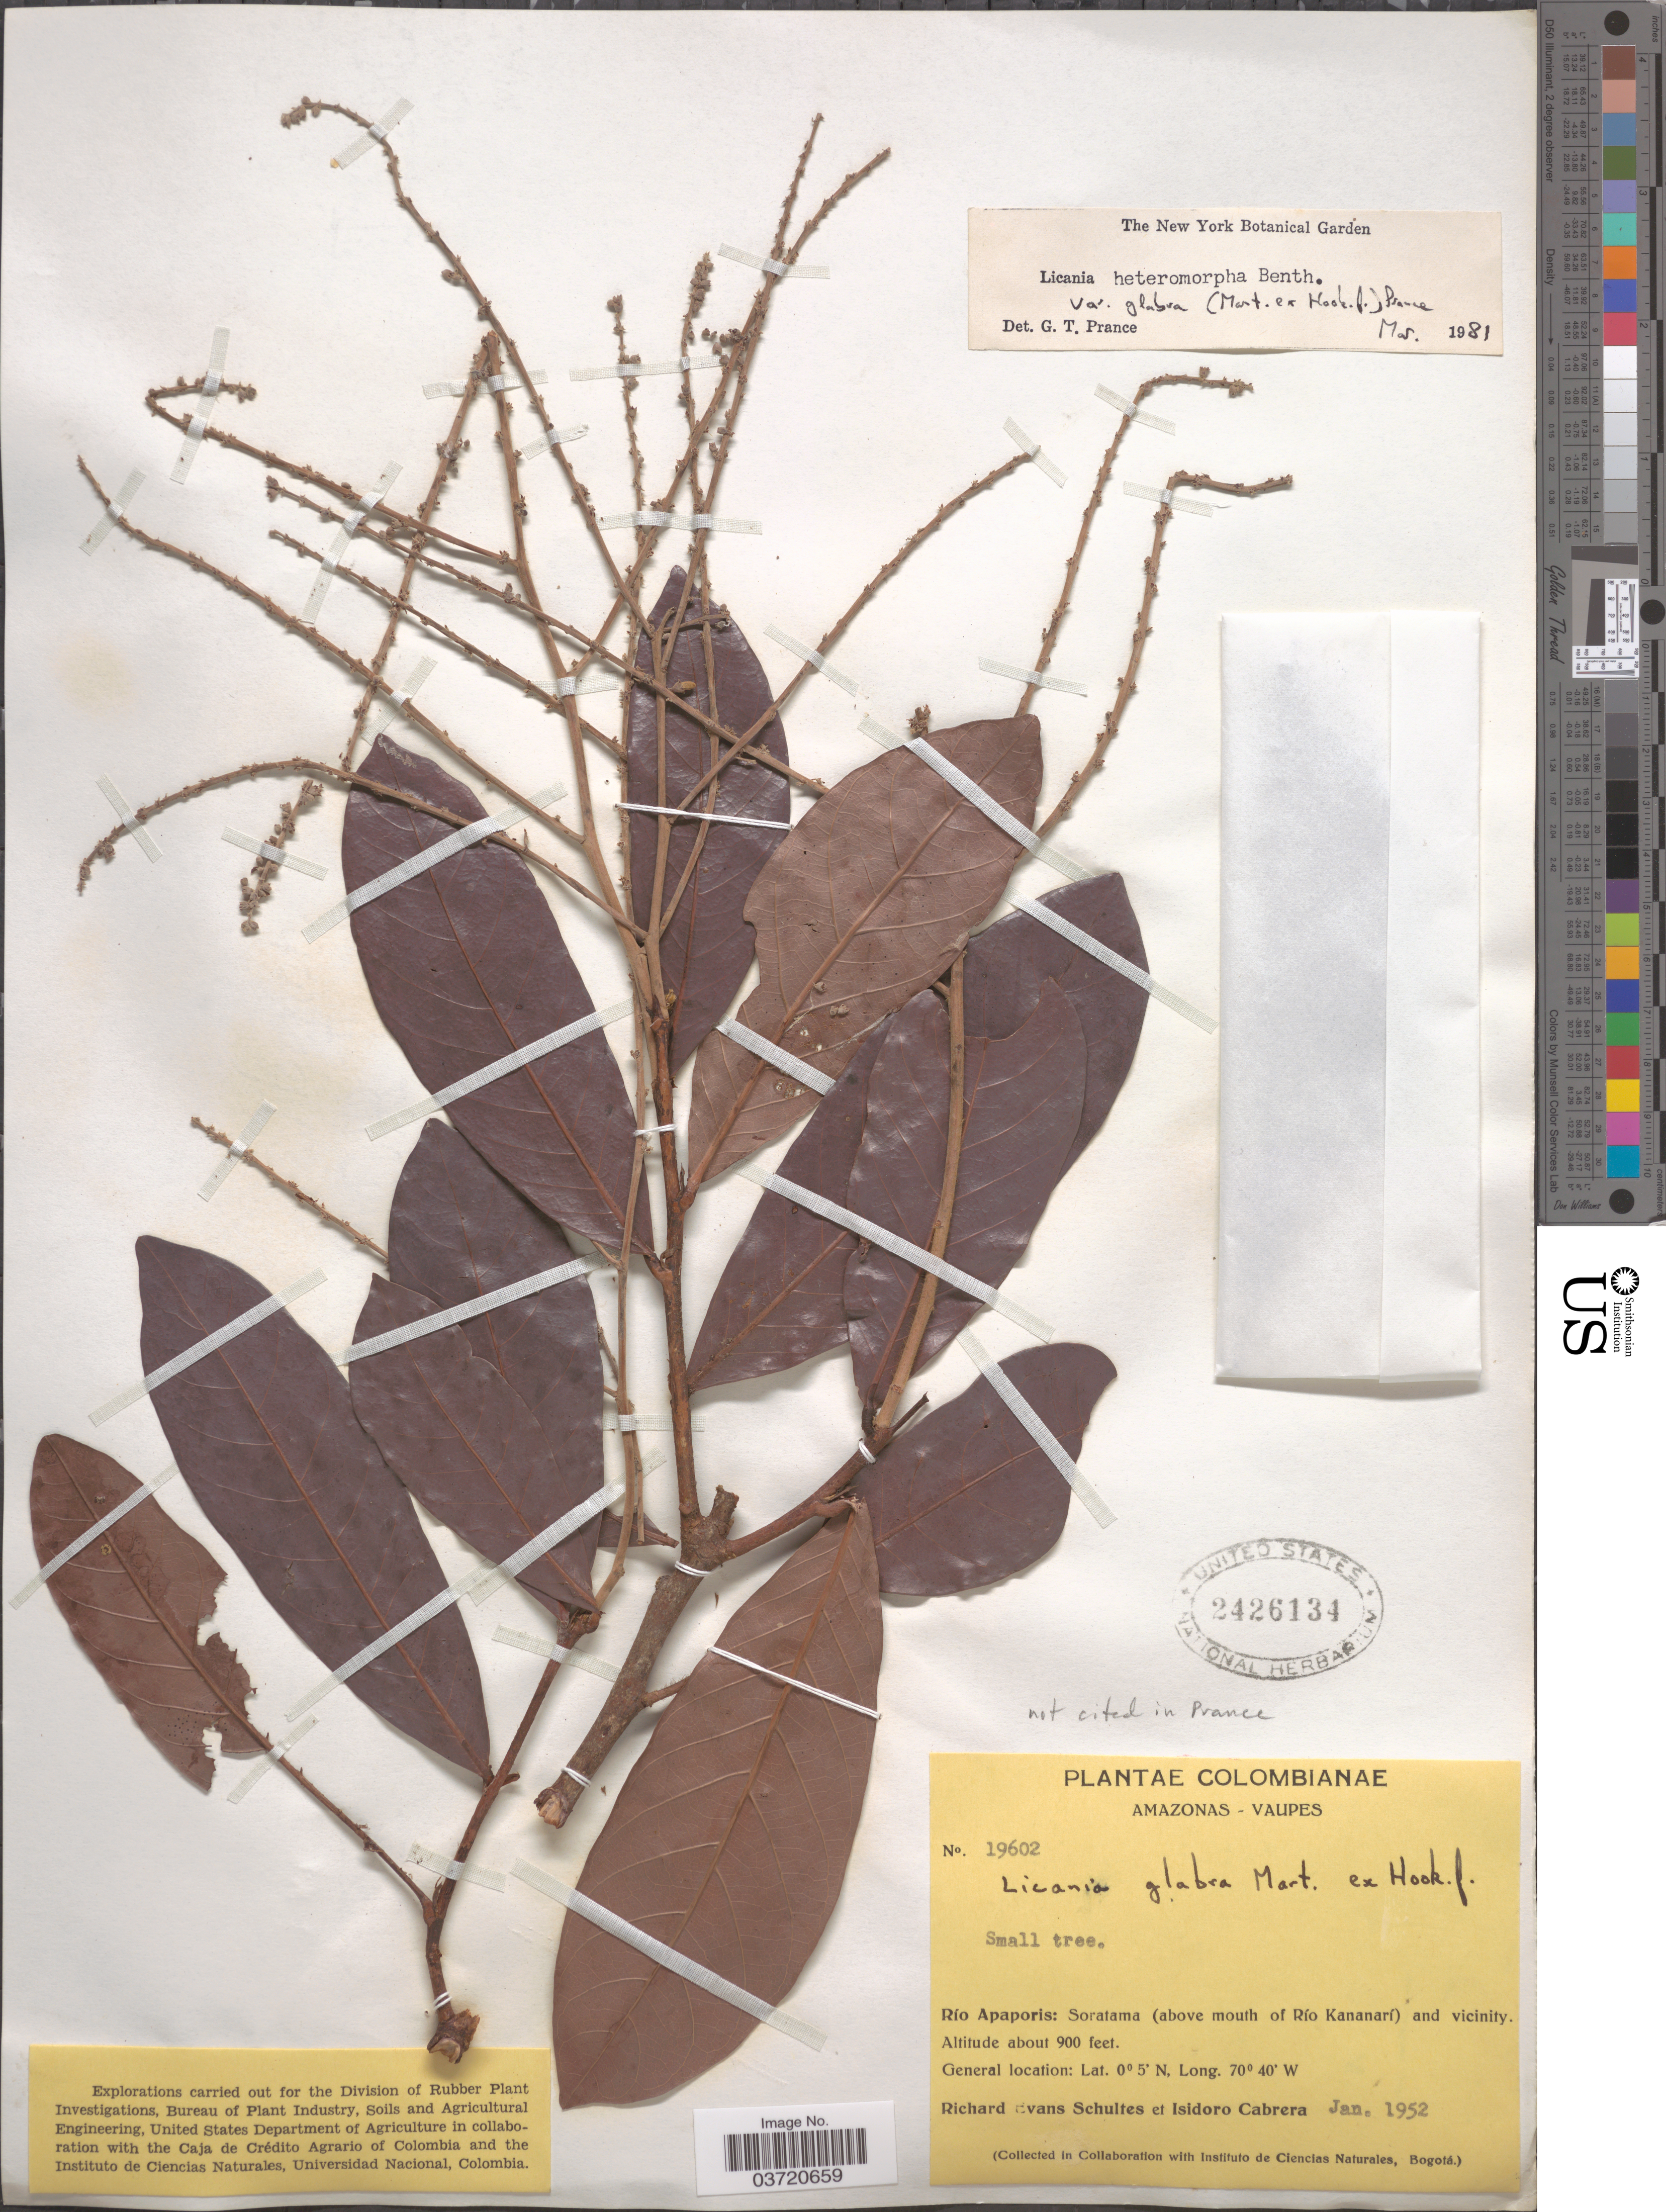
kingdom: Plantae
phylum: Tracheophyta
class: Magnoliopsida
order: Malpighiales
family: Chrysobalanaceae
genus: Hymenopus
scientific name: Hymenopus heteromorphus var. glabrus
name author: (Mart. ex Hook. f.) Sothers & Prance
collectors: R. E. Schultes & I. Cabrera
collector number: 19602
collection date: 1952-01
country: Colombia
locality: Amazonas - Vaupes. Río Apaporis: Soratama (above mouth of Río Kananarí) and vicinity.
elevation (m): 274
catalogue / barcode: US 2426134